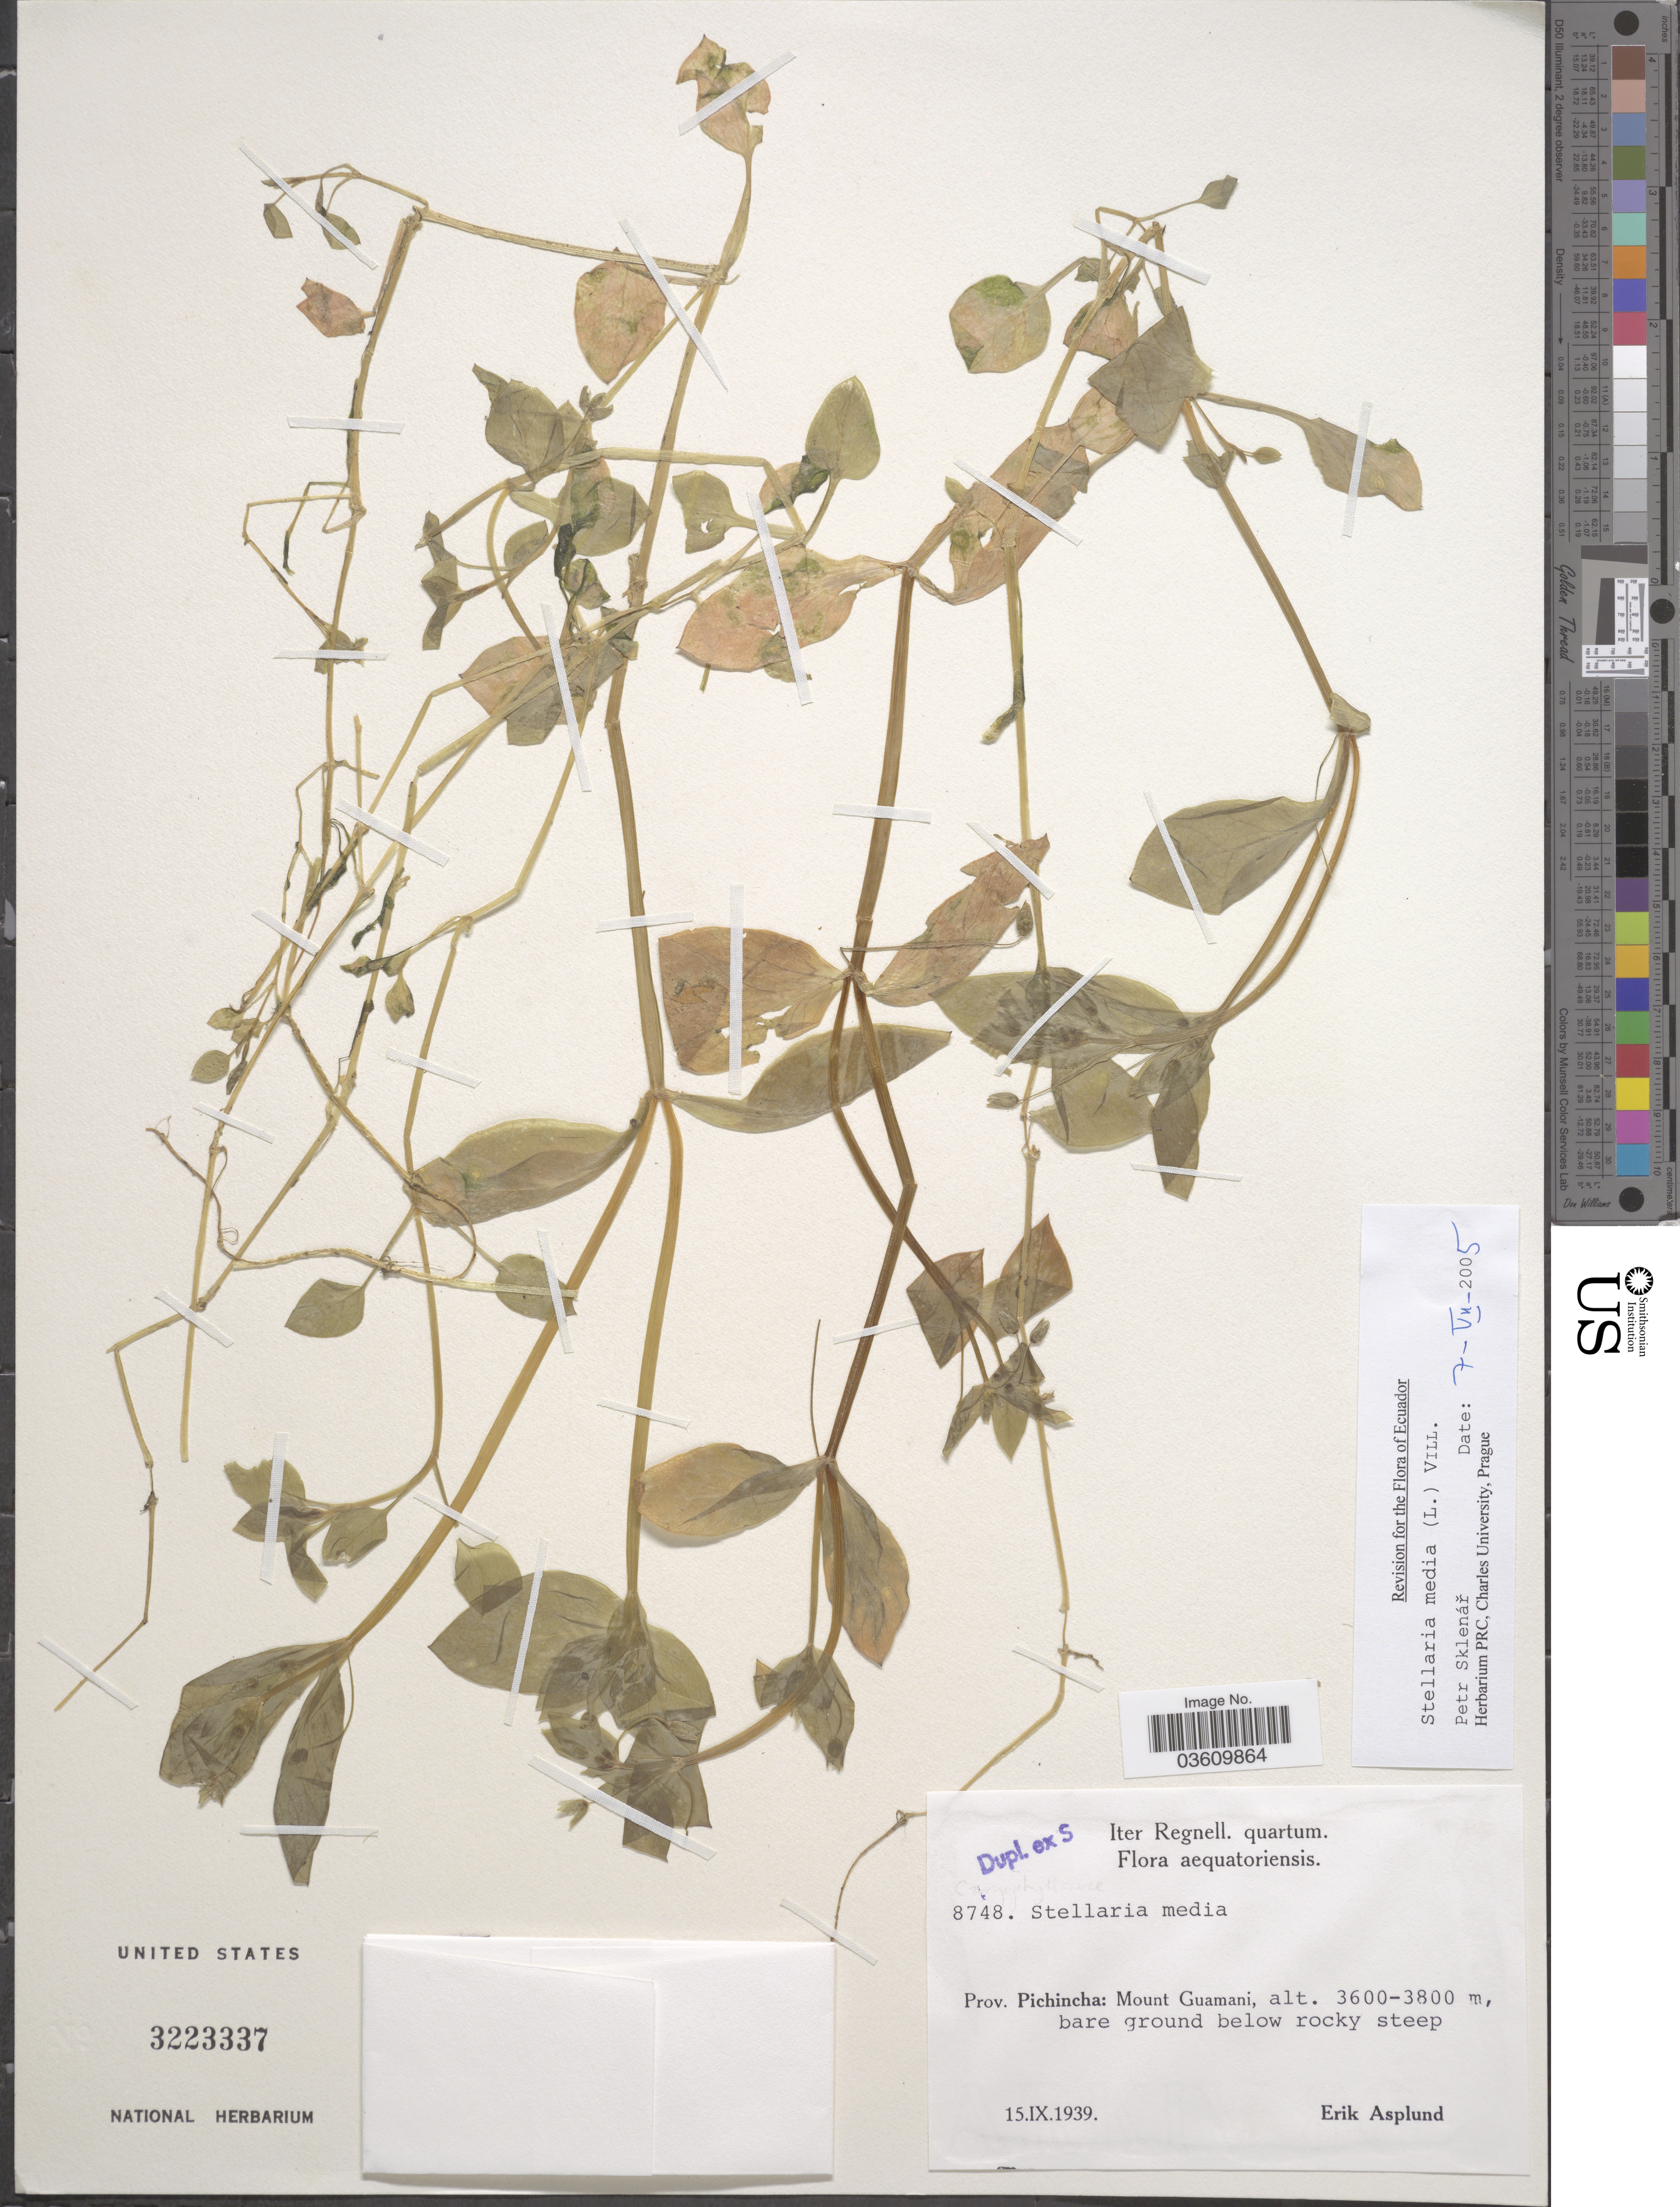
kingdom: Plantae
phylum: Tracheophyta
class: Magnoliopsida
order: Caryophyllales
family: Caryophyllaceae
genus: Stellaria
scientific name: Stellaria media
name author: (L.) Vill.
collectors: E. Asplund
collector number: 8748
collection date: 1939-09-15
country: Ecuador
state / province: Pichincha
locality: Mount Guamani.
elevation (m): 3600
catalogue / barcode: US 3223337